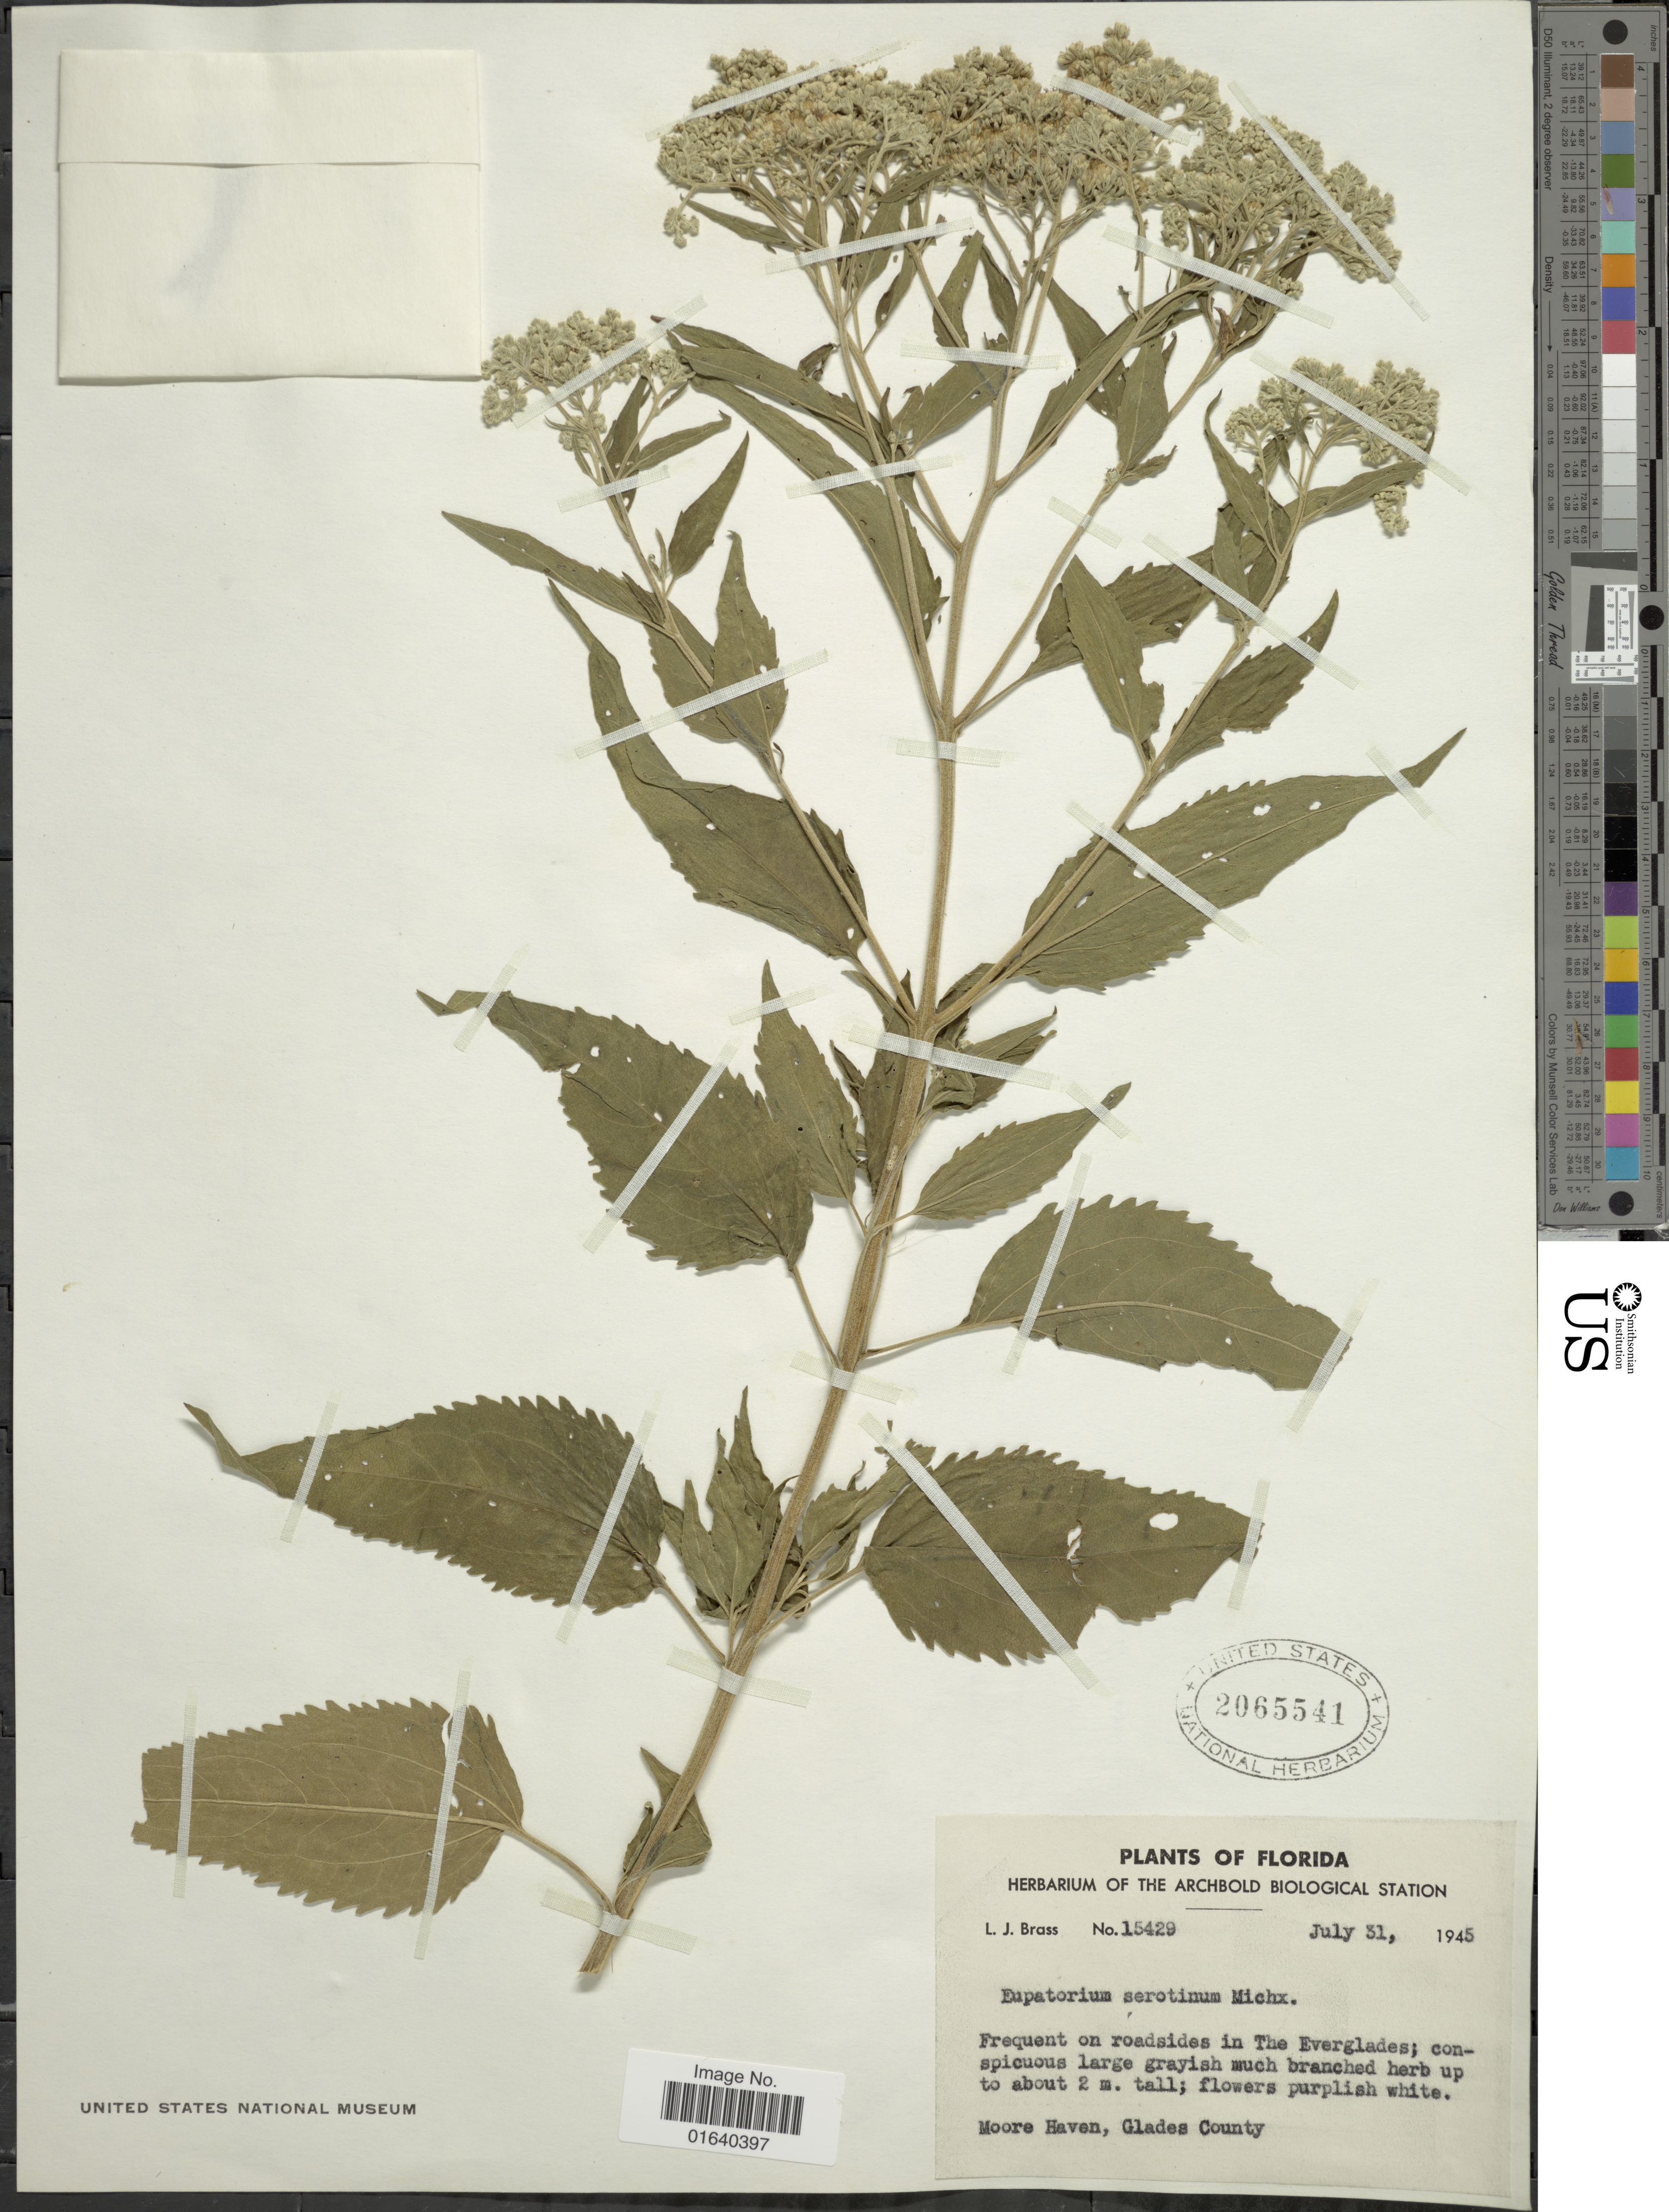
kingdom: Plantae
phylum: Tracheophyta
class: Magnoliopsida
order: Asterales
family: Asteraceae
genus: Eupatorium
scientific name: Eupatorium serotinum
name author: Michx.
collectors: L. J. Brass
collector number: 15429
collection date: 1945-07-31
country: United States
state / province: Florida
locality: Moore Haven, Glades County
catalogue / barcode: US 2065541